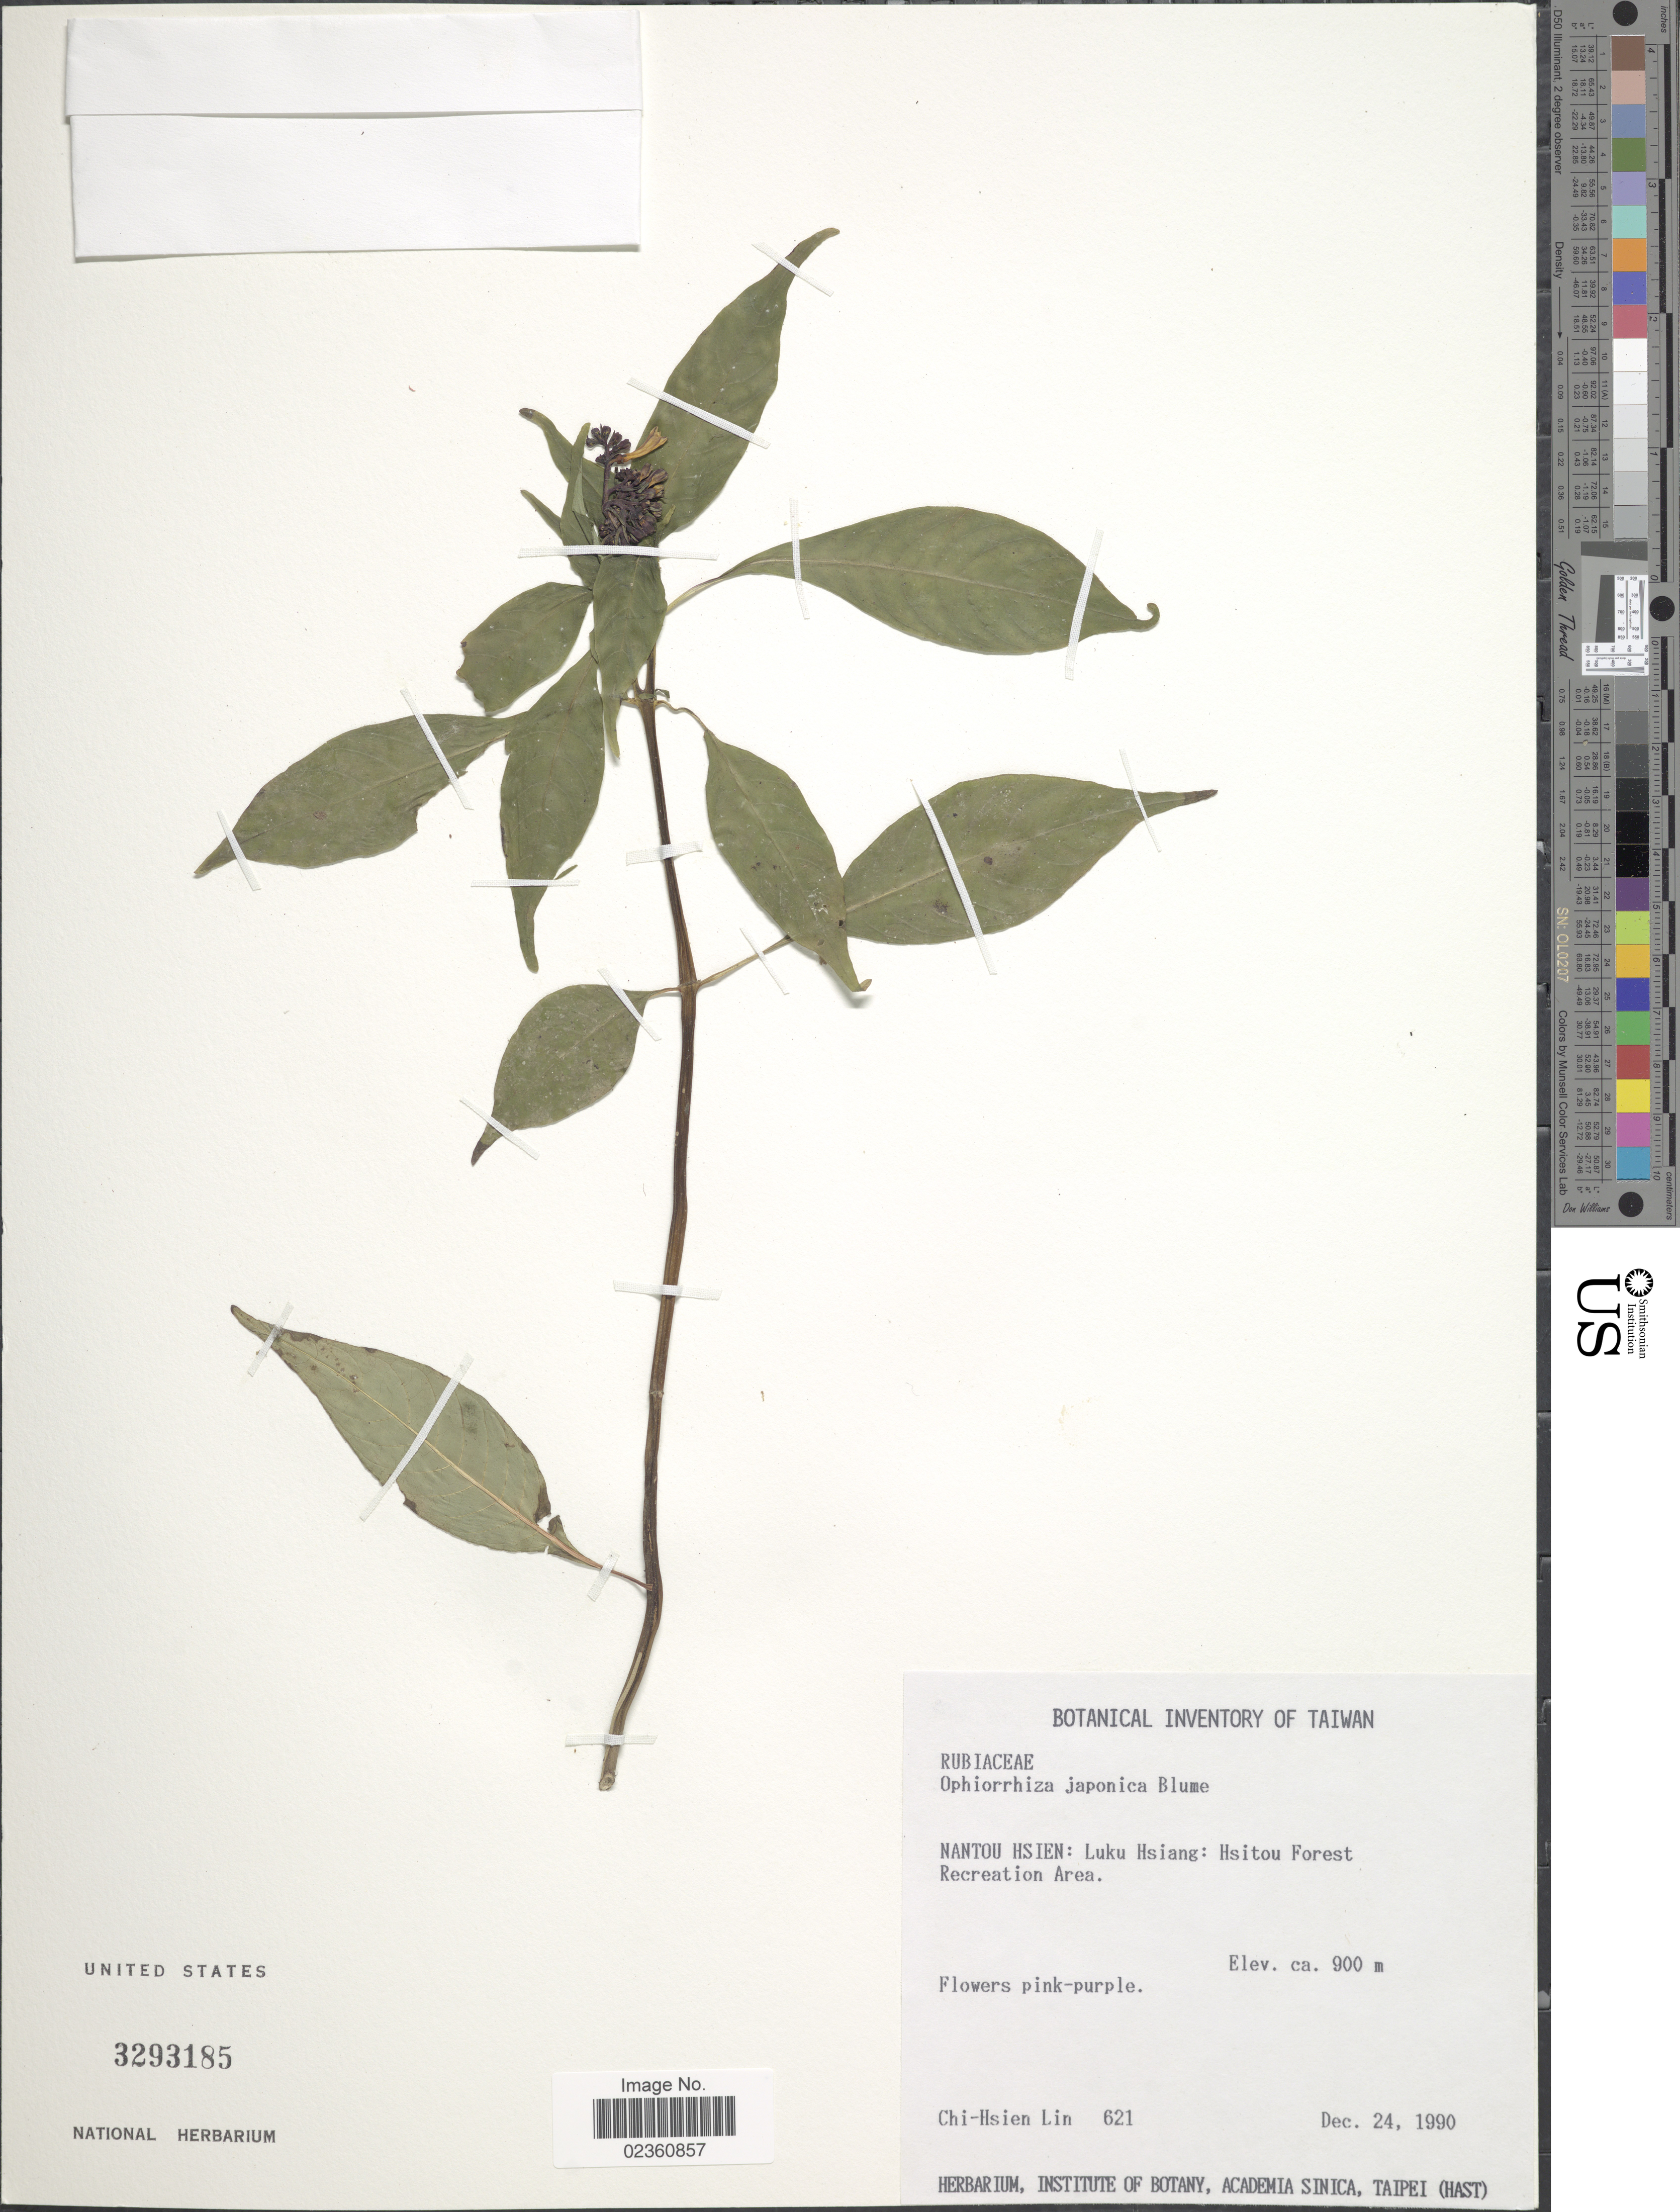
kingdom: Plantae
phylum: Tracheophyta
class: Magnoliopsida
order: Gentianales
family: Rubiaceae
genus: Ophiorrhiza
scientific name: Ophiorrhiza japonica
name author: Blume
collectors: C. Lin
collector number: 621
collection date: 1990-12-24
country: Taiwan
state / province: Nantou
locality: Nantou Hsien: Luku Hsiang: Hsitou Forest Recreation Area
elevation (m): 900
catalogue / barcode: US 3293185